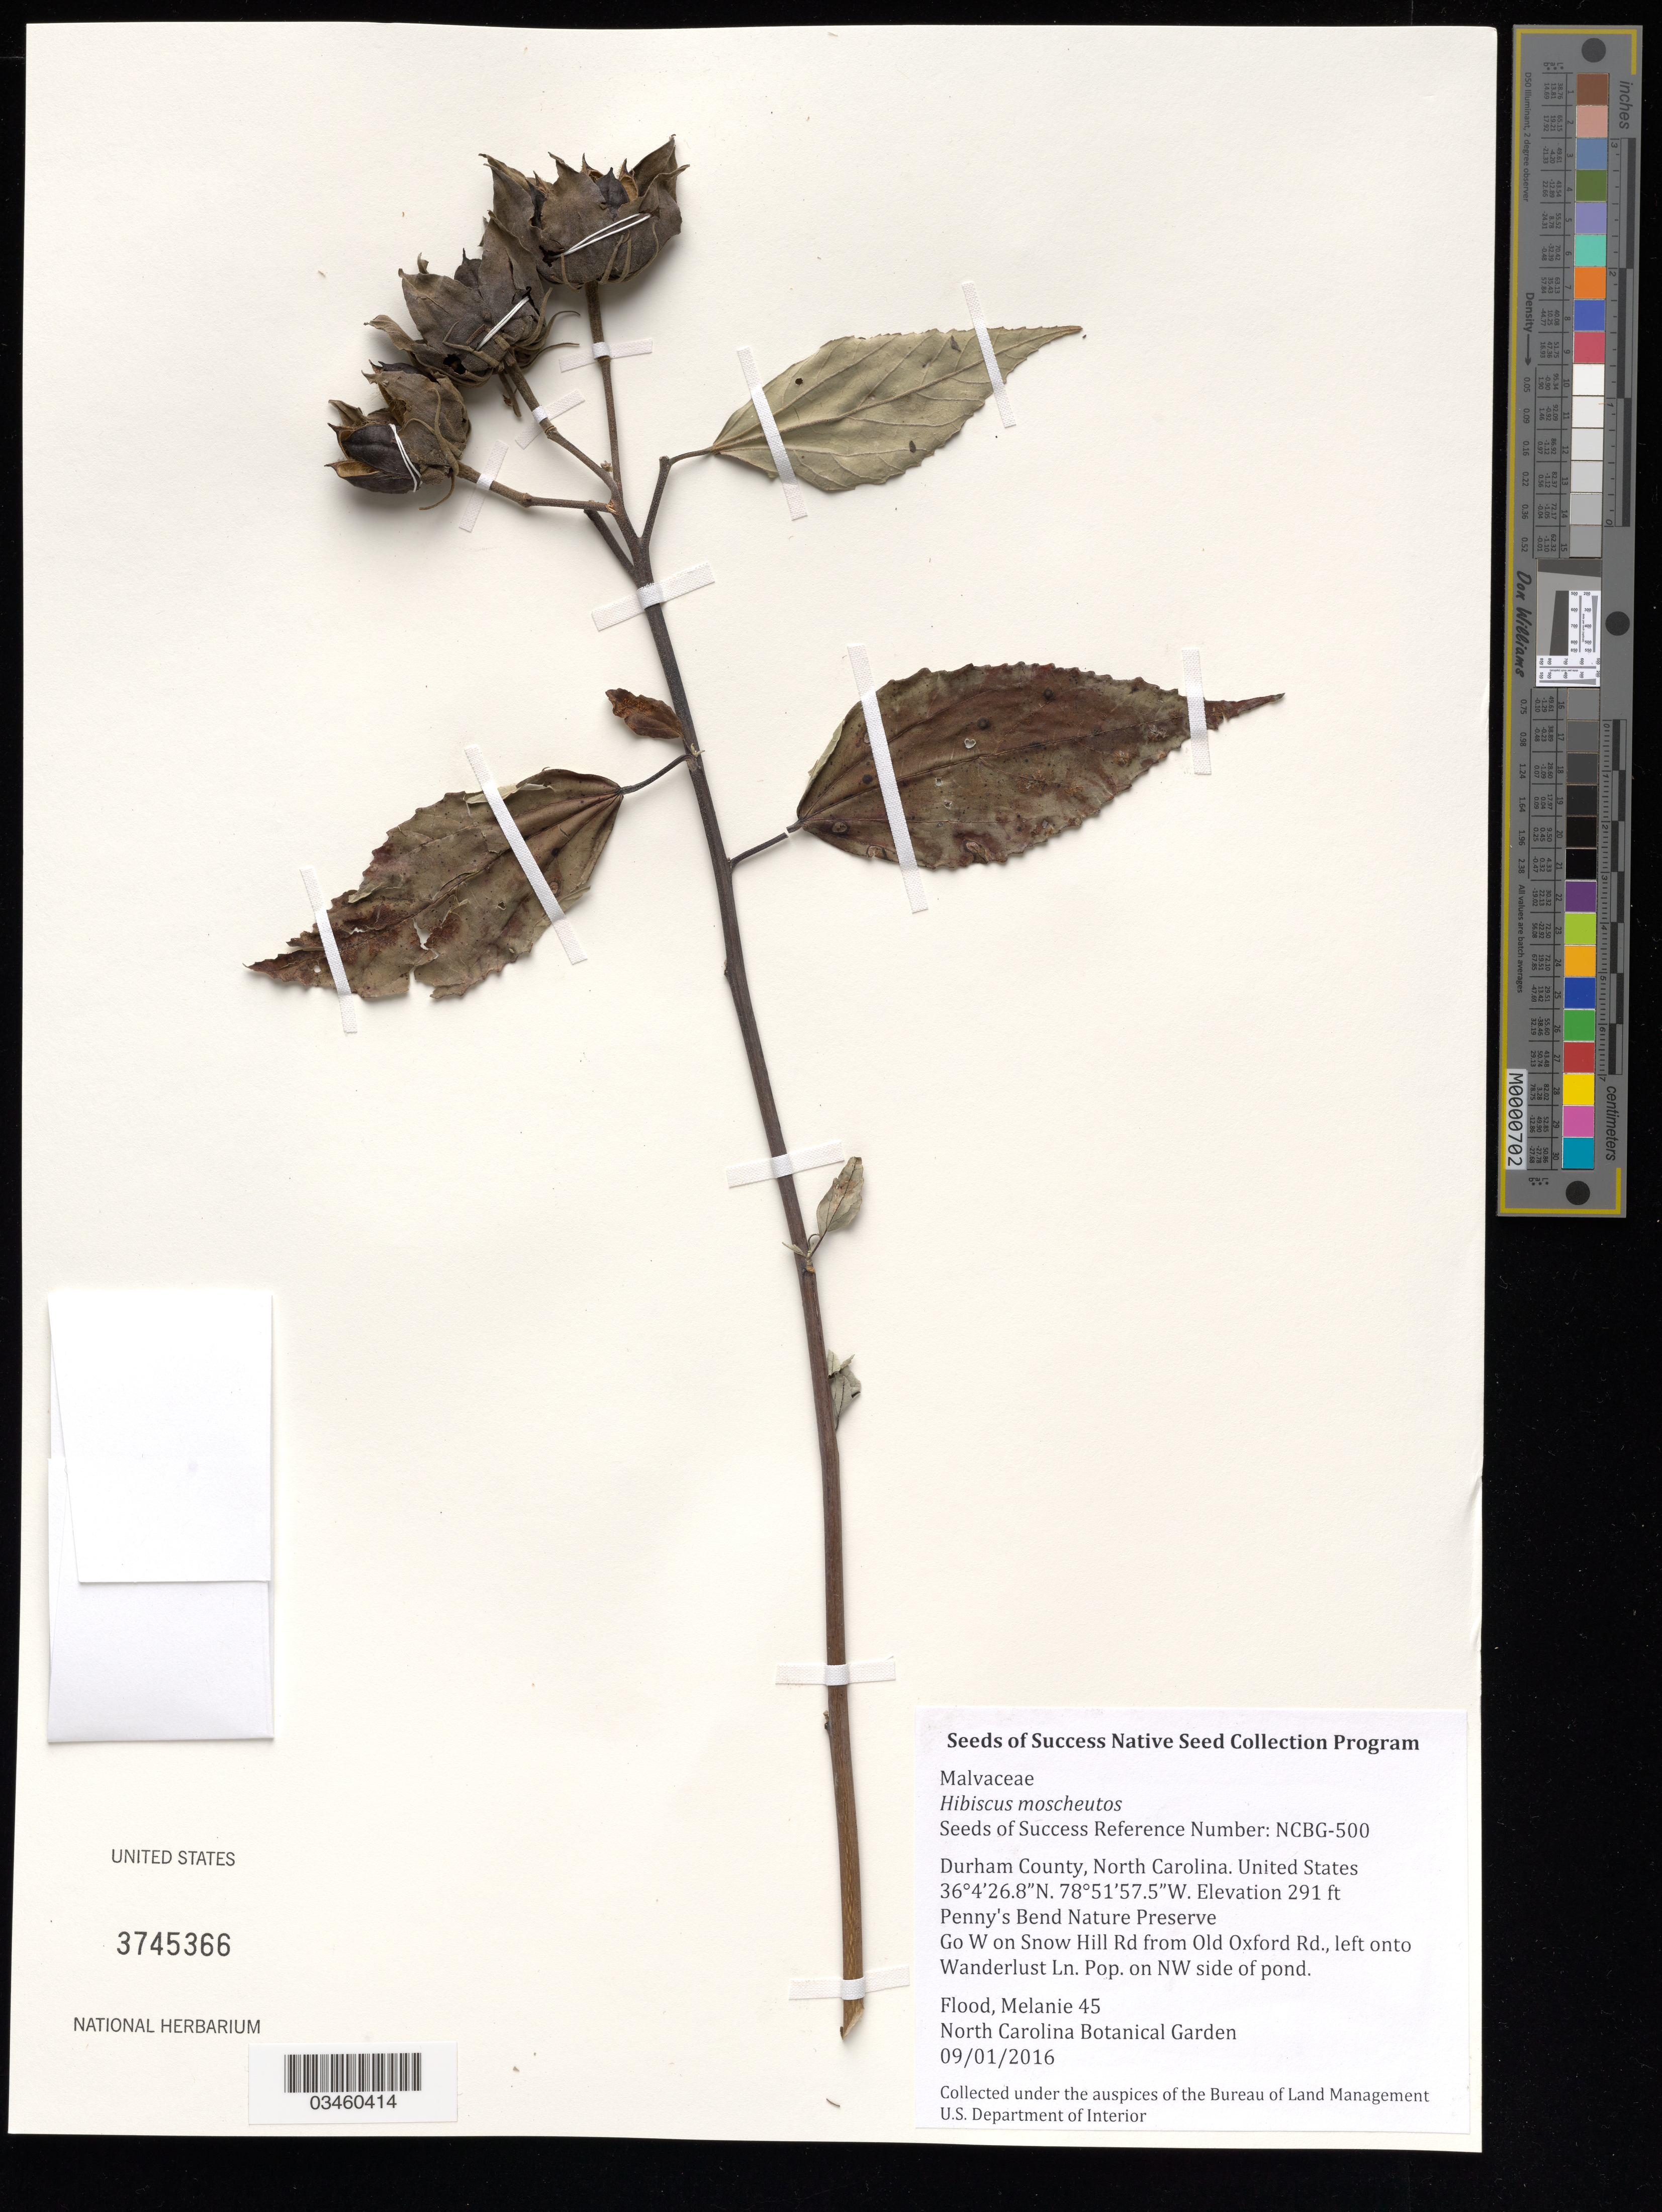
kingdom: Plantae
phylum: Tracheophyta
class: Magnoliopsida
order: Malvales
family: Malvaceae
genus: Hibiscus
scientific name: Hibiscus moscheutos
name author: L.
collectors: M. Flood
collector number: NCBG-500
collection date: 2016-09-01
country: United States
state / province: North Carolina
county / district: Durham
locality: Penny's Bend Nature Preserve, Pond Field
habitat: NW side of pond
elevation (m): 89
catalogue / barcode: US 3745366